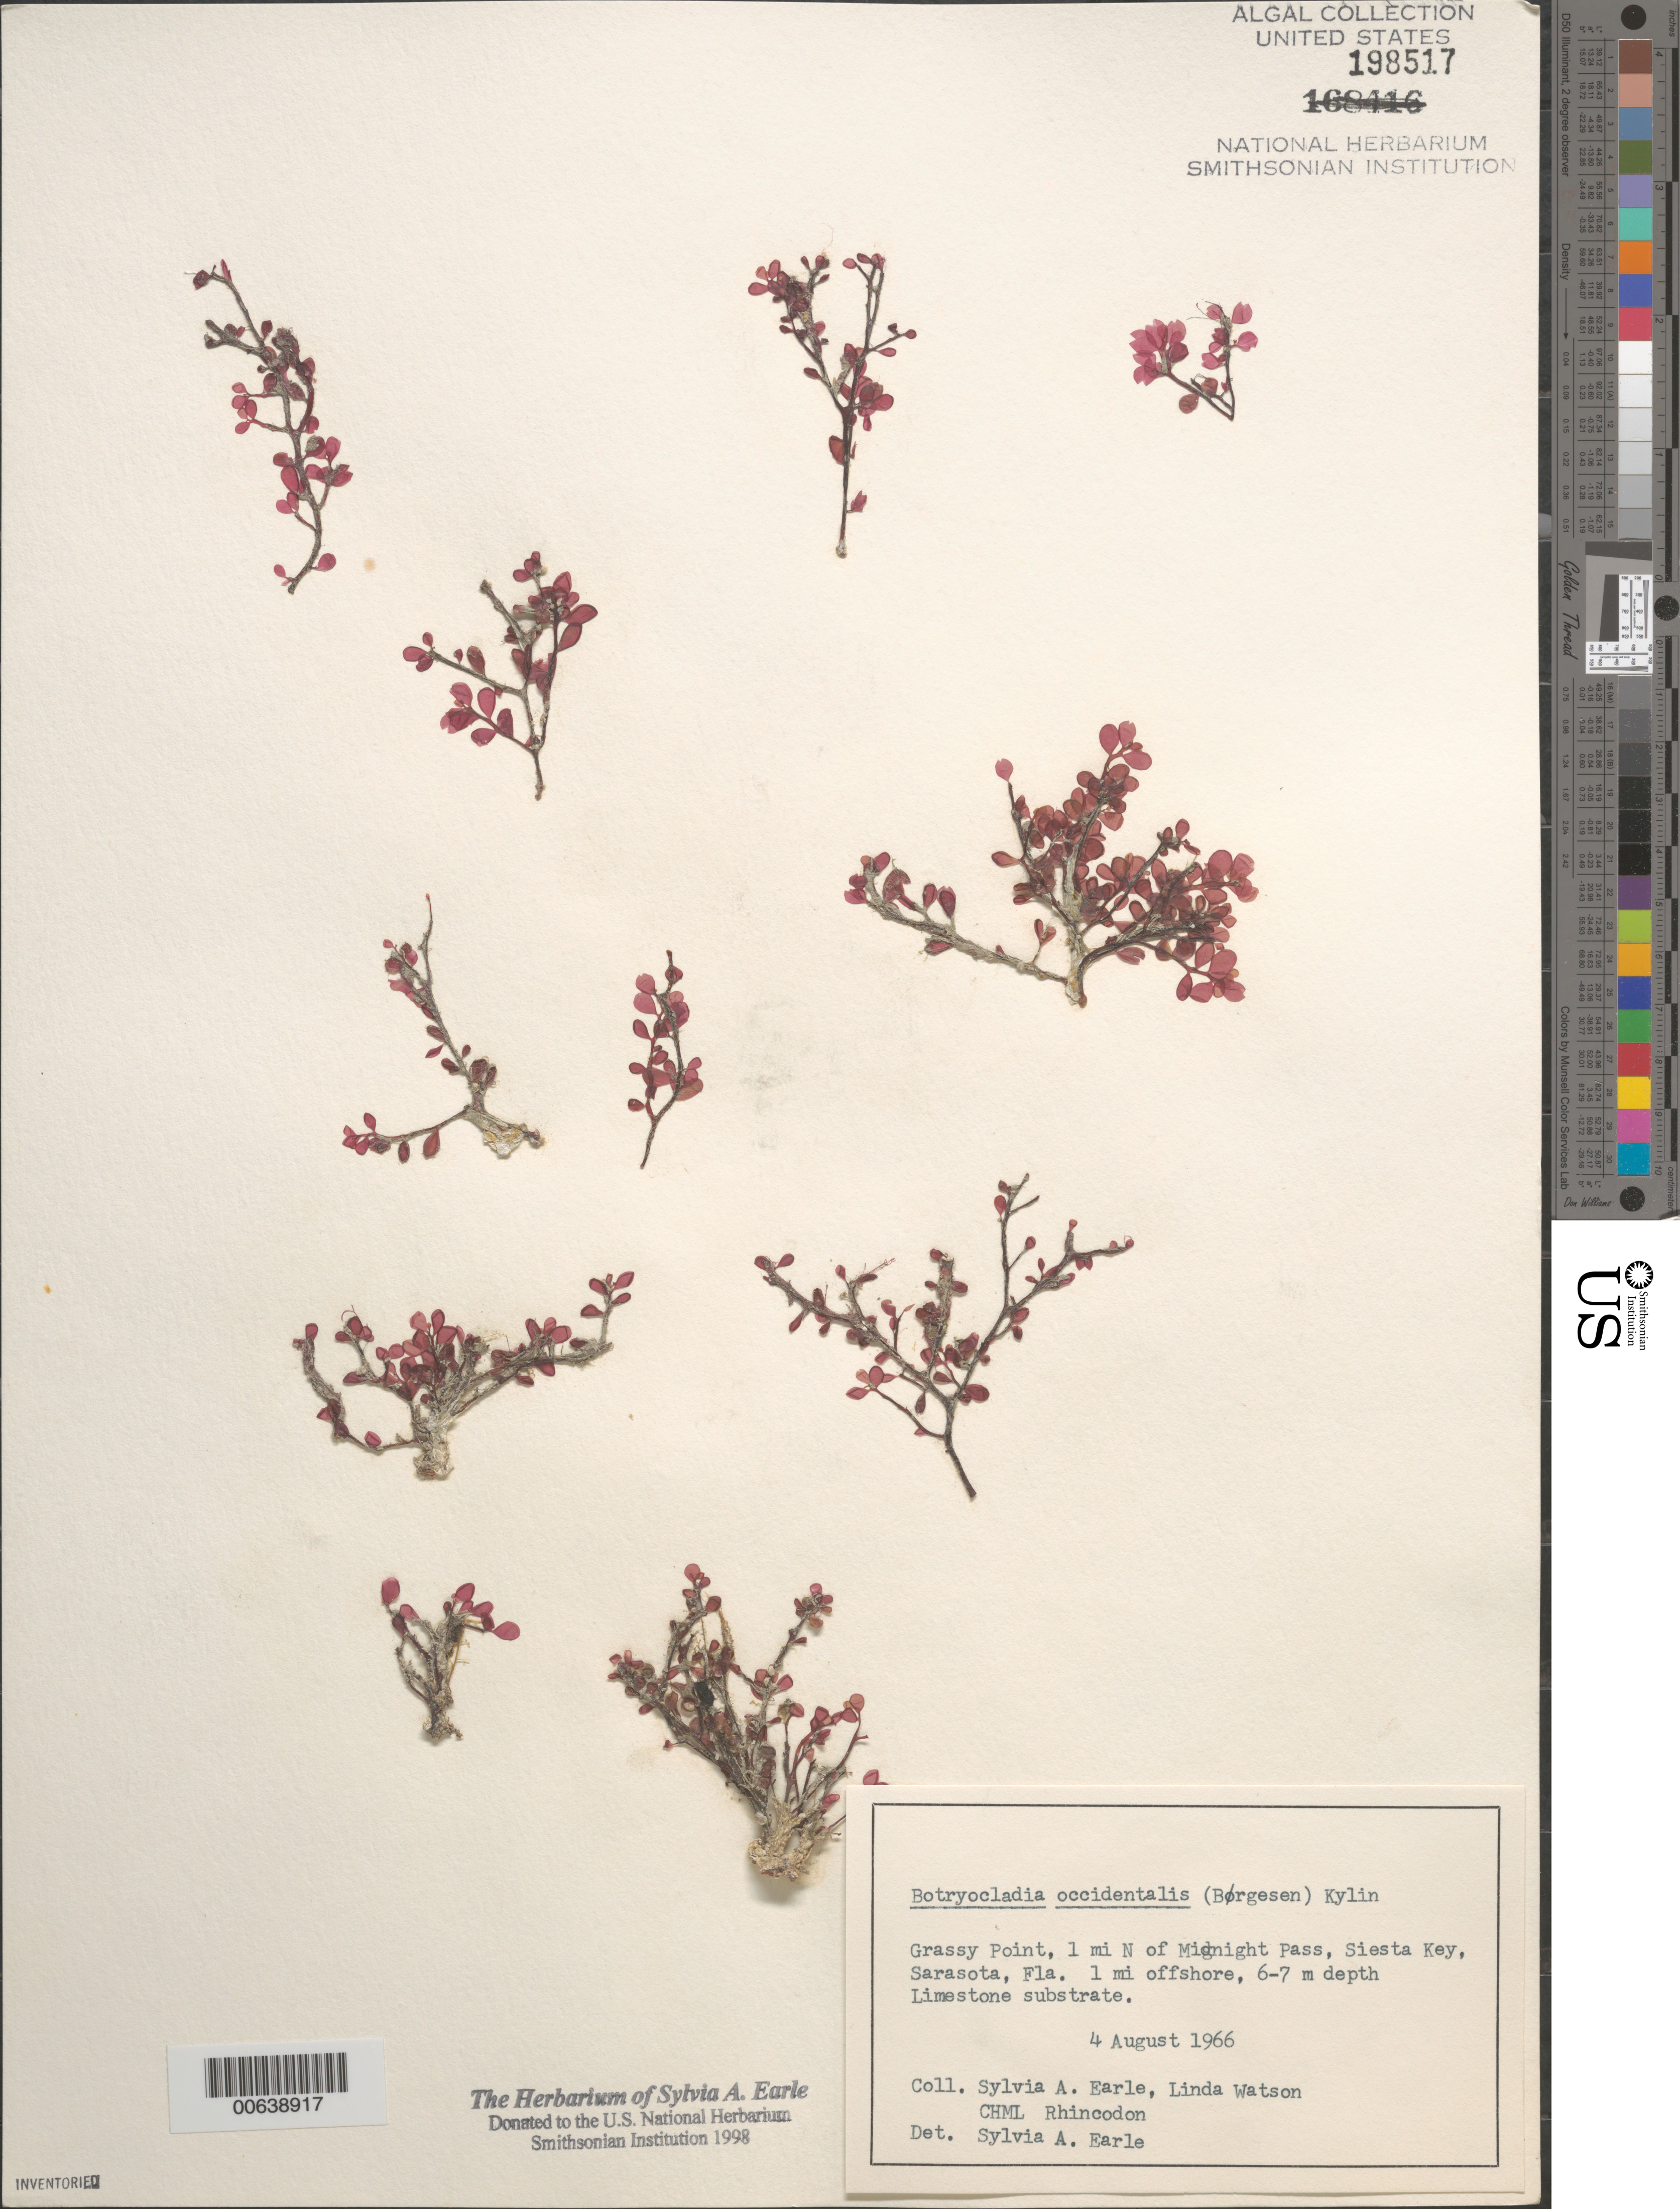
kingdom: Plantae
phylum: Rhodophyta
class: Florideophyceae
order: Rhodymeniales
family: Rhodymeniaceae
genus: Botryocladia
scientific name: Botryocladia occidentalis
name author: (Børgesen) Kylin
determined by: Earle, S. A.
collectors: S. A. Earle & L. Watson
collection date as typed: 04 Aug 1966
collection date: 1966-08-04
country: United States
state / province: Florida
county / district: Sarasota County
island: Siesta Key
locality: Grassy Point, 1 mile north of Midnight Pass, Sarasota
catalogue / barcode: US 198517